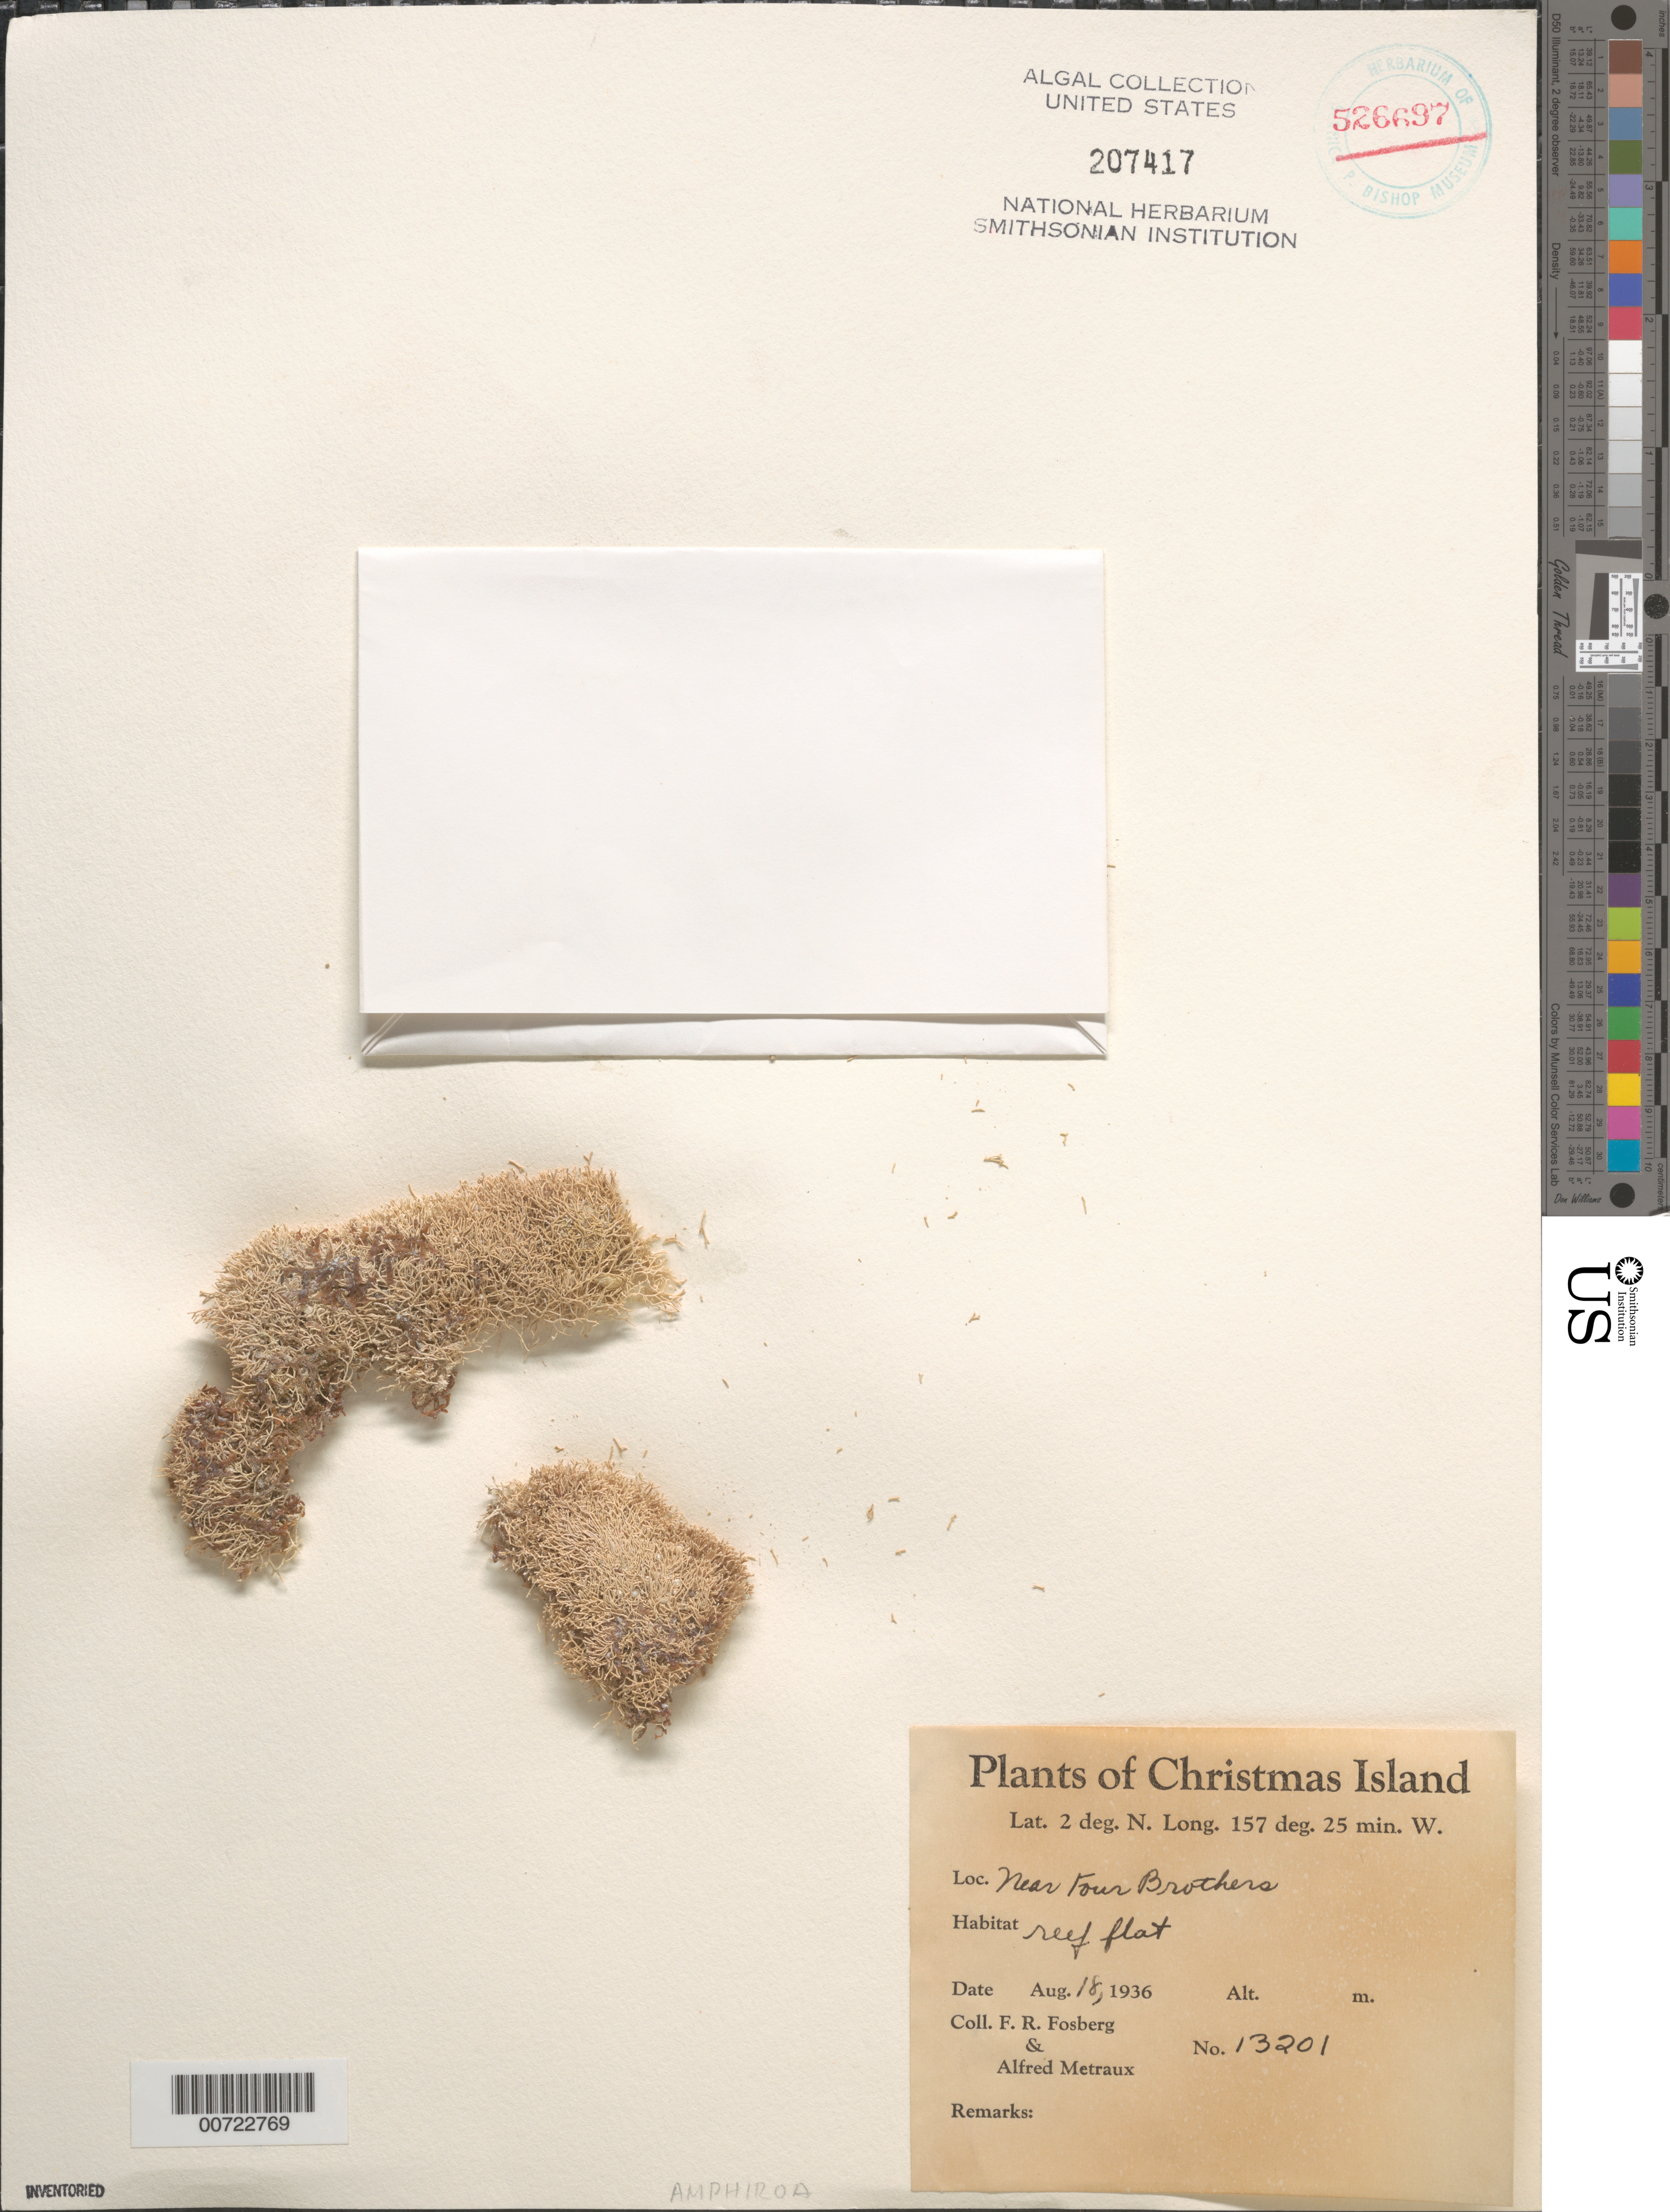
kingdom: Plantae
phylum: Rhodophyta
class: Florideophyceae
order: Corallinales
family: Lithophyllaceae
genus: Amphiroa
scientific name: Amphiroa sp.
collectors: F. R. Fosberg & A. Metreaux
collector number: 13201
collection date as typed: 18 Aug 1936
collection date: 1936-08-18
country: Kiribati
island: Kiritimati [Christmas] Atoll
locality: Near Four Brothers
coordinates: Lat. 2 deg. N., Long. 157 deg. 25 min. W.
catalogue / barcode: US 207417